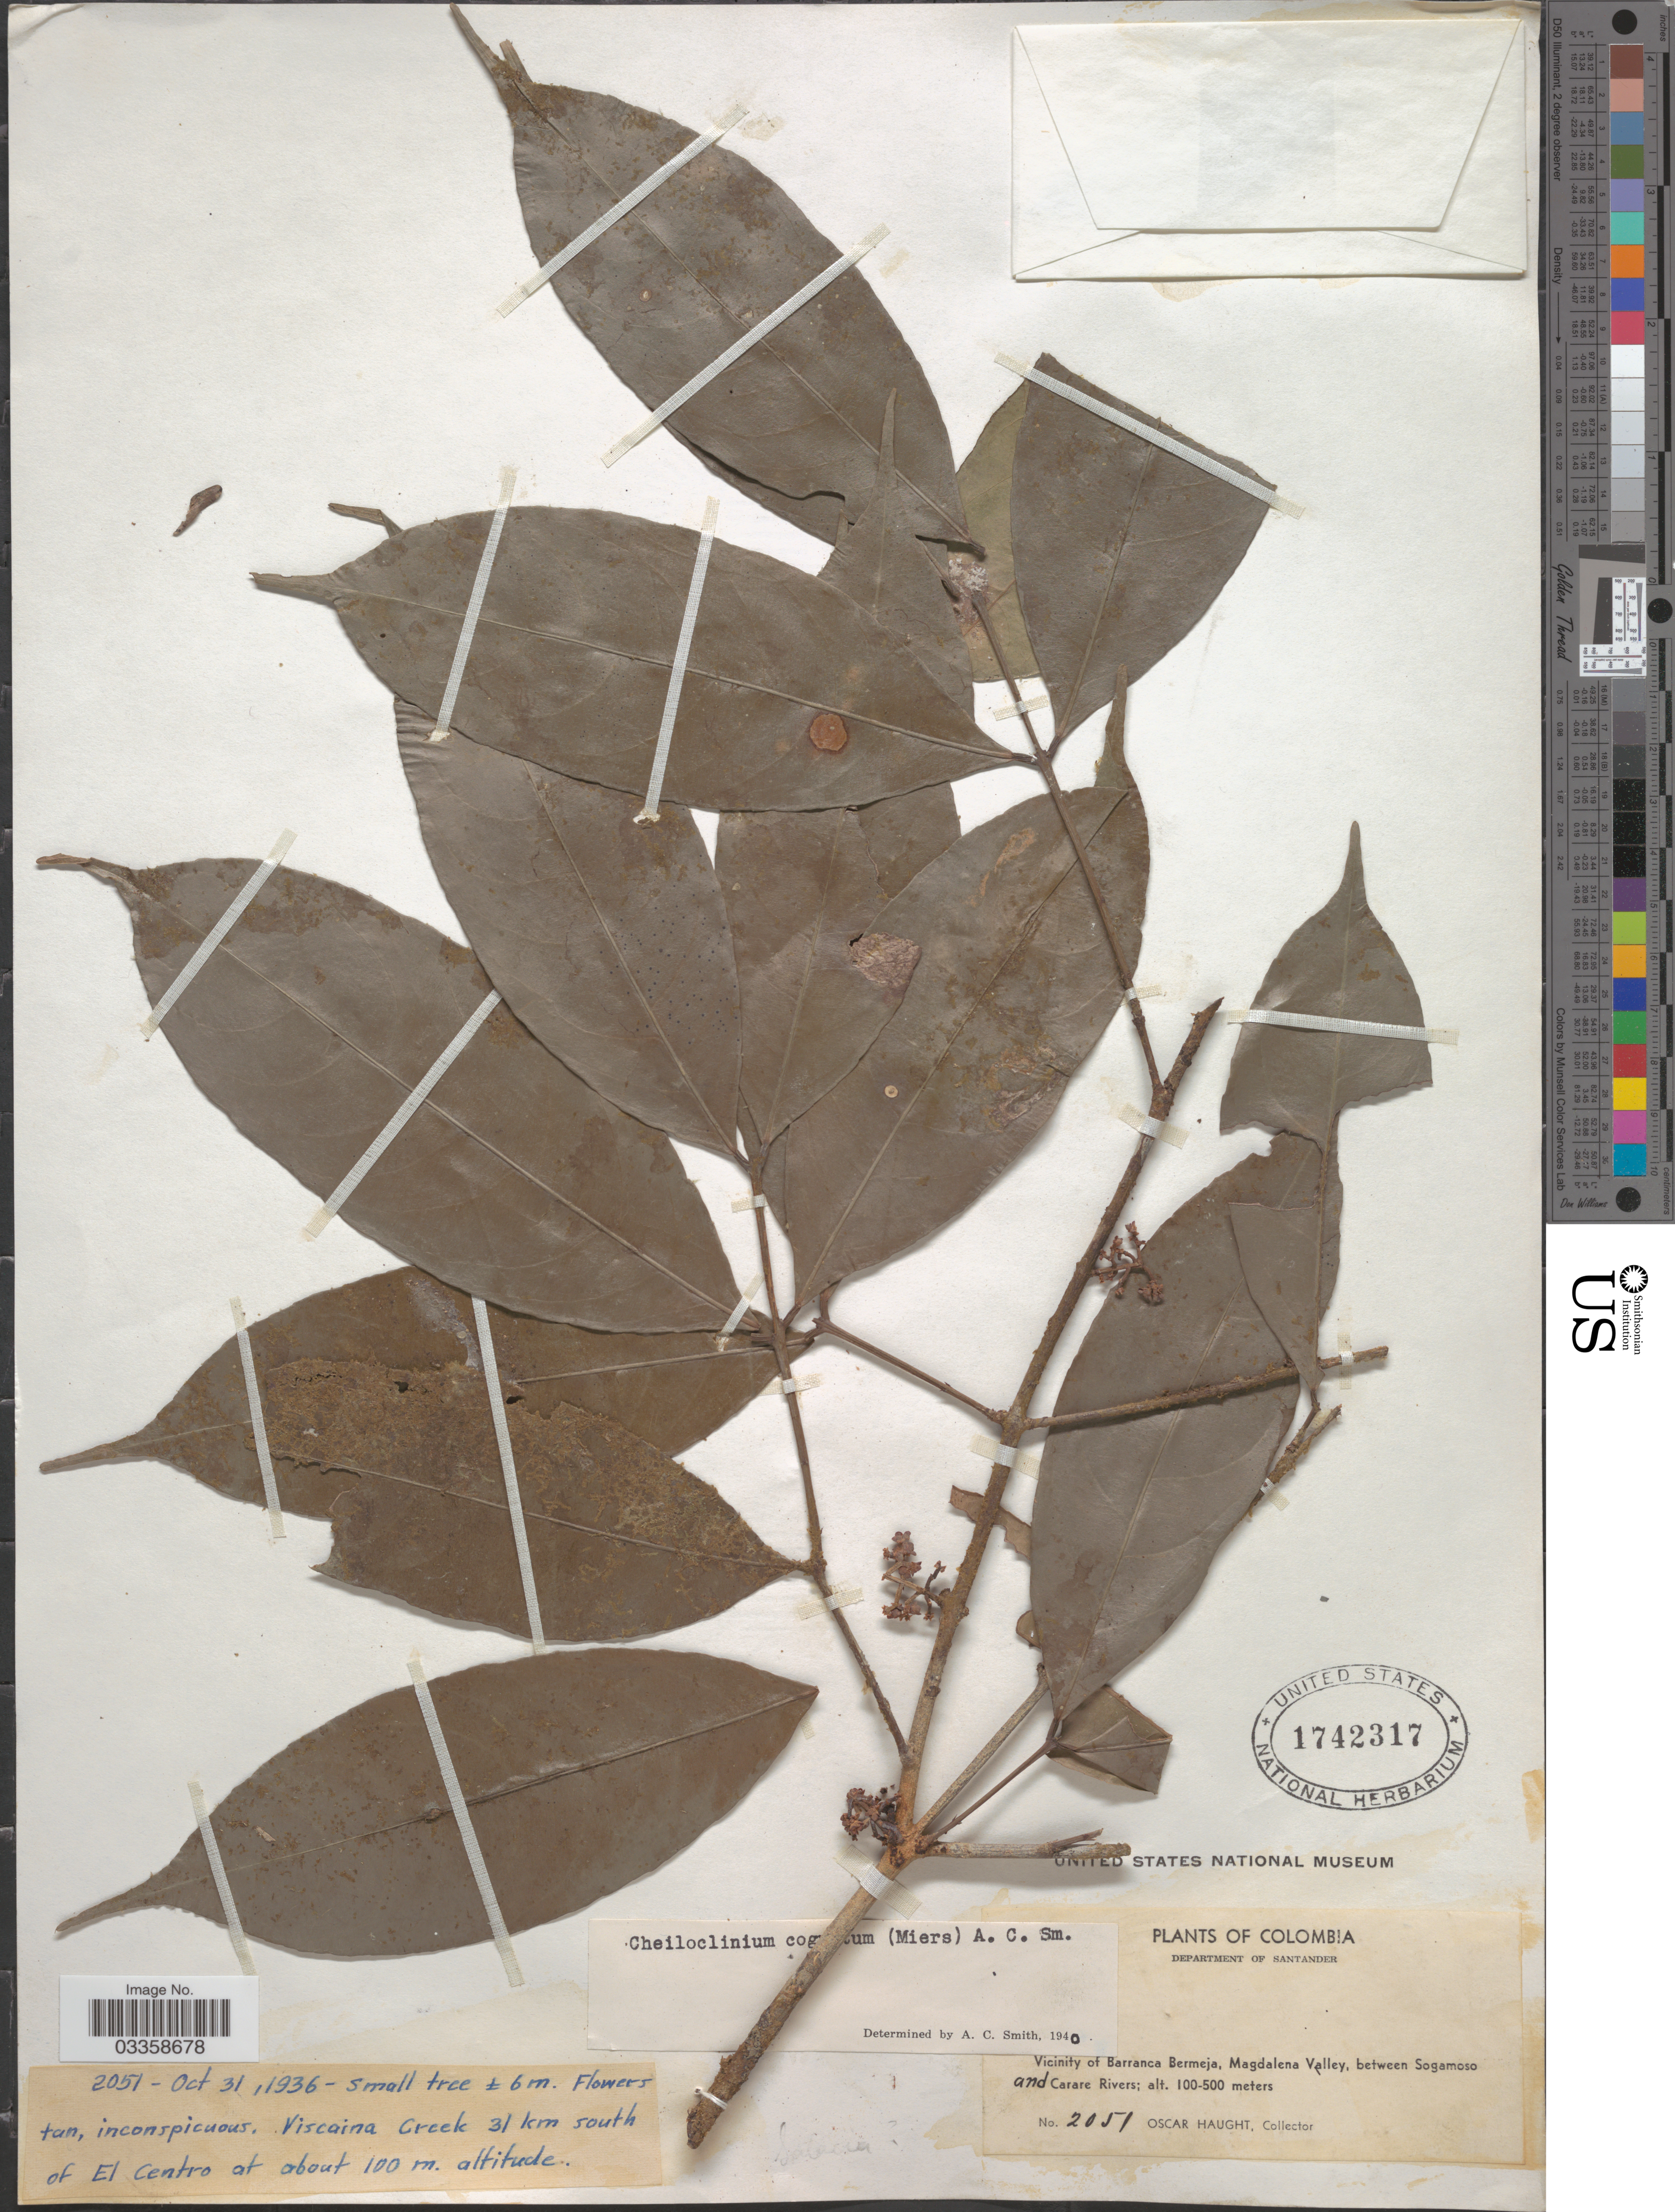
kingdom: Plantae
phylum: Tracheophyta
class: Magnoliopsida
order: Celastrales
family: Celastraceae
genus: Cheiloclinium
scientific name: Cheiloclinium cognatum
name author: (Miers) A.C. Sm.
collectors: O. L. Haught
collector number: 2051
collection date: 1936-10-31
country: Colombia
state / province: Santander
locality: Department of Santander, Vicinity of Barranca Bermeja, Magdalena Valley, between Sogamoso and Carare Rivers. Viscaina Creek 31 km south of El Centro.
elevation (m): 100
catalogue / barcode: US 1742317